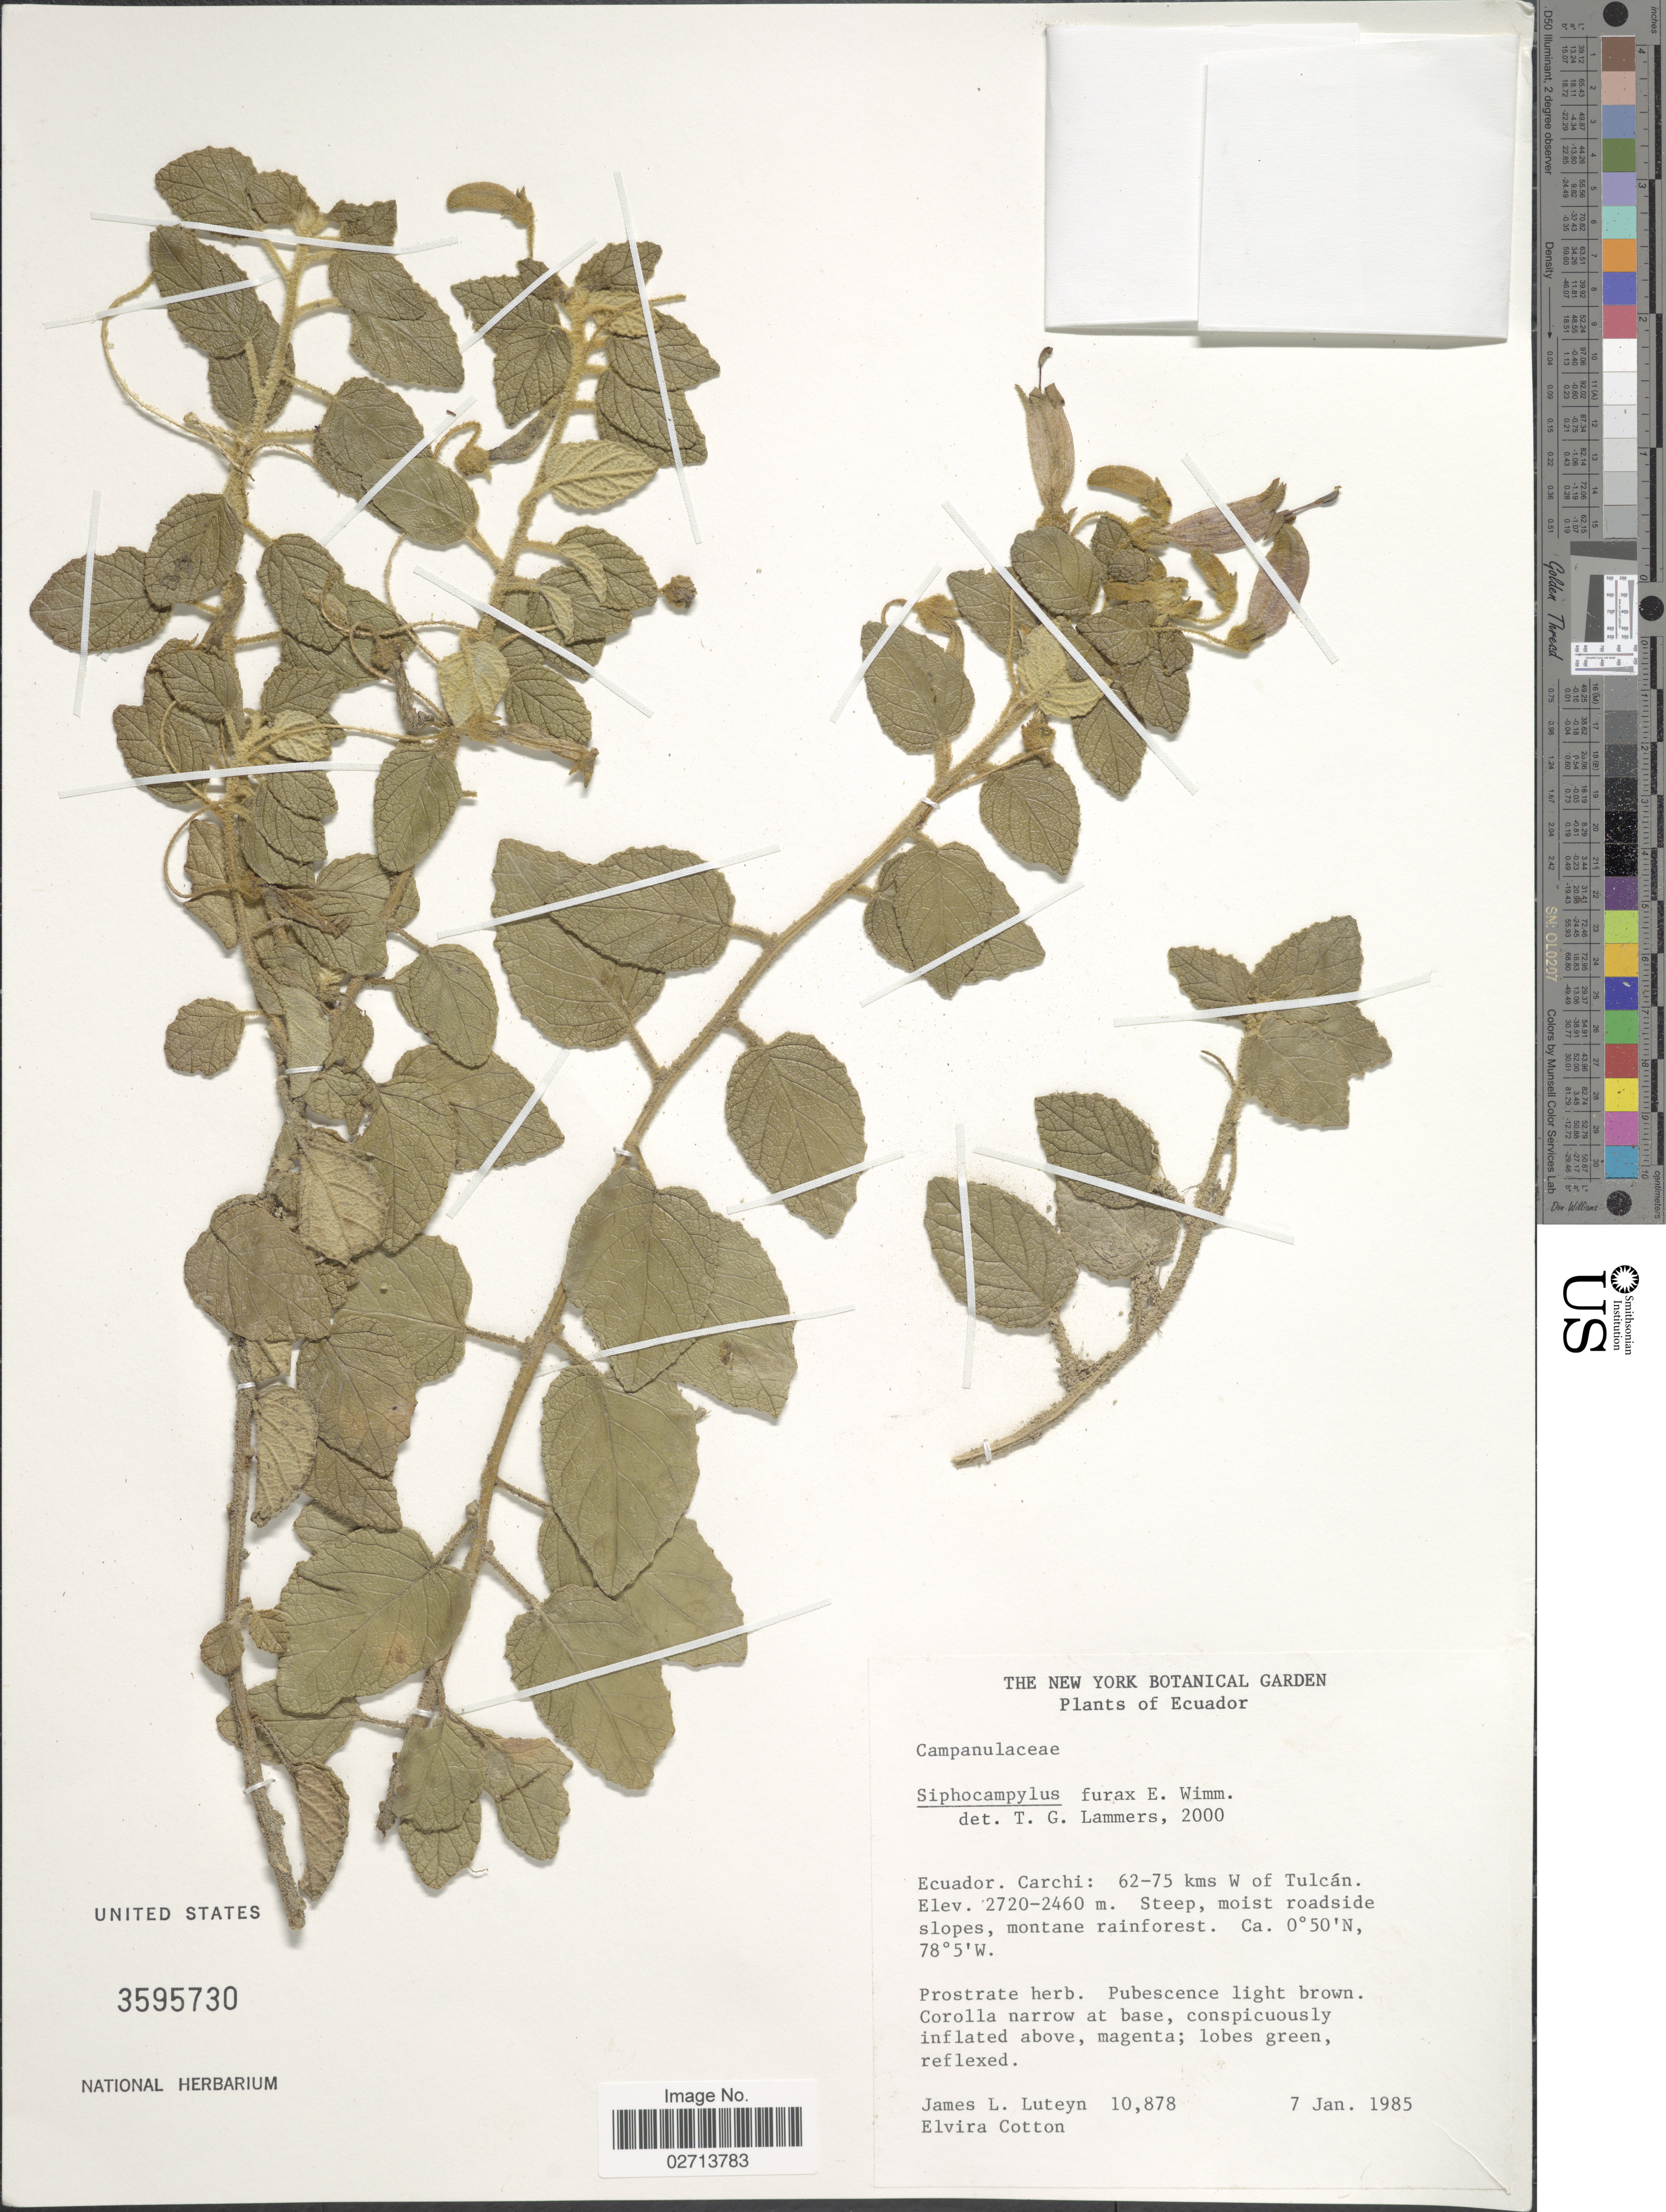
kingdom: Plantae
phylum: Tracheophyta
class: Magnoliopsida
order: Asterales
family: Campanulaceae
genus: Siphocampylus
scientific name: Siphocampylus furax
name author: E. Wimm.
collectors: J. L. Luteyn & E. Cotton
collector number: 10878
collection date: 1985-01-07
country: Ecuador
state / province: Carchi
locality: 62-75 kms W of Tulcán. Steep, moist roadside, slopes, montane rainforest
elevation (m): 2460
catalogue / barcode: US 3595730